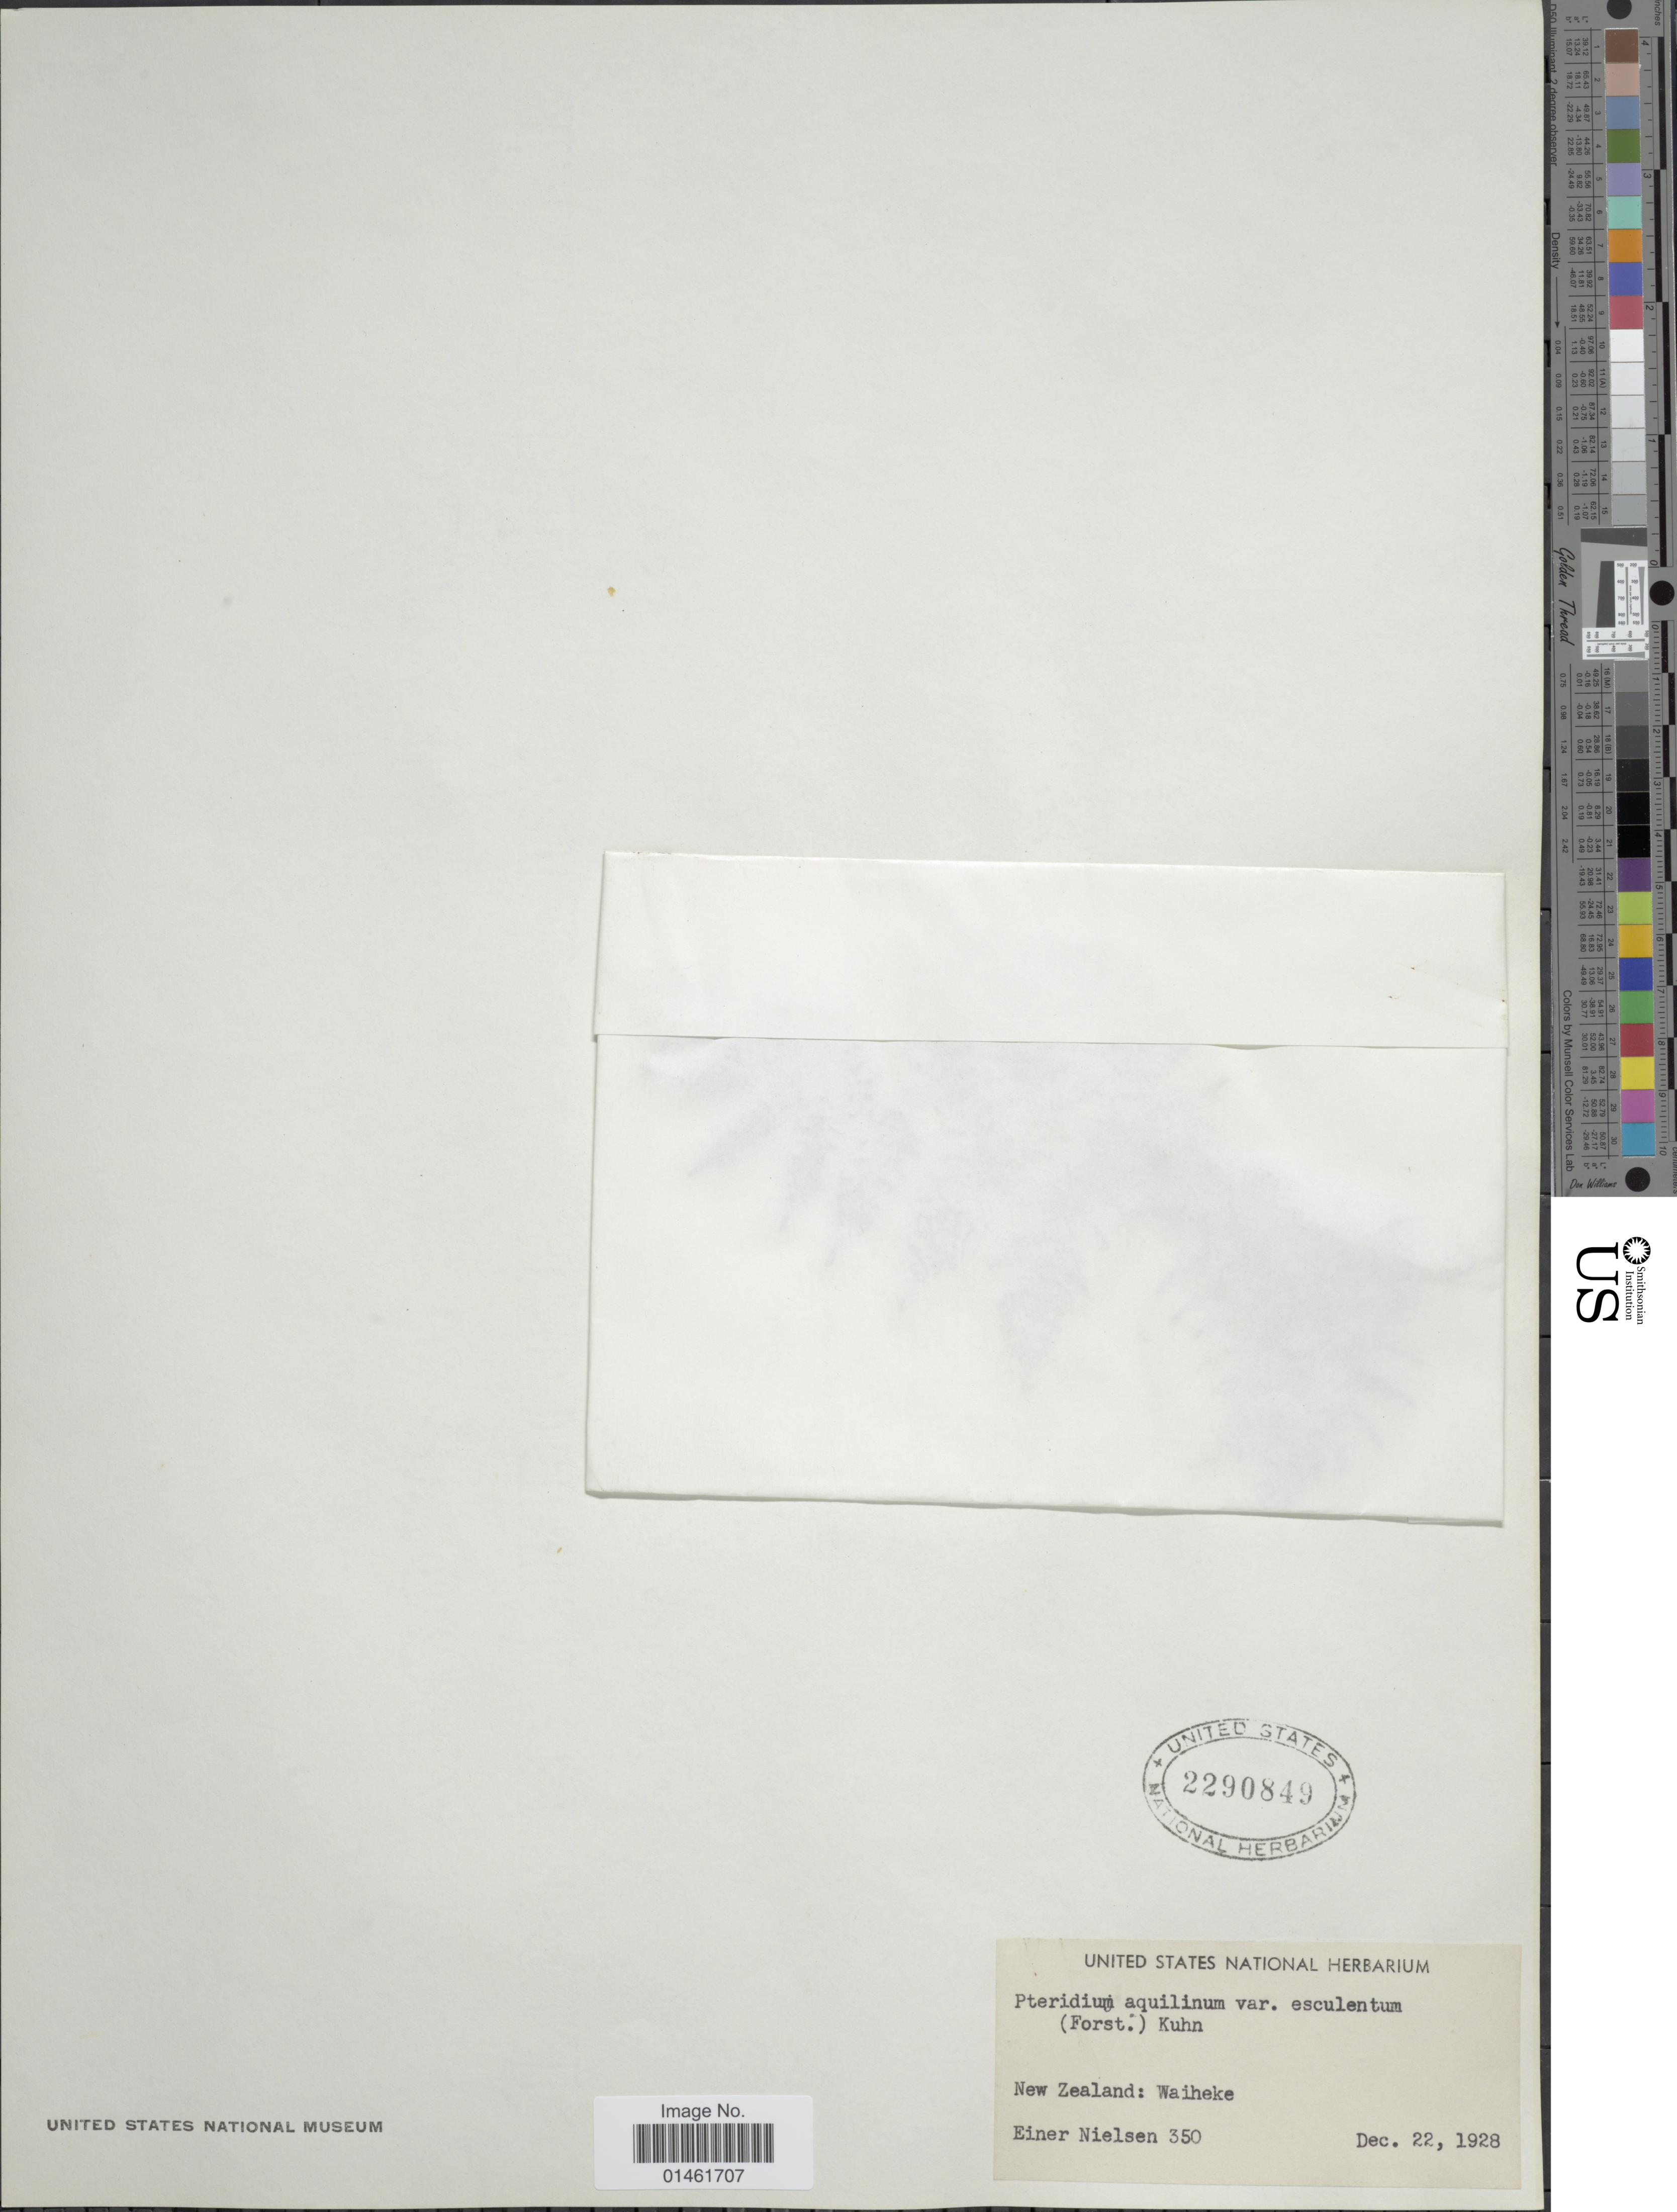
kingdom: Plantae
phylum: Tracheophyta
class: Polypodiopsida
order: Polypodiales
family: Dennstaedtiaceae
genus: Pteridium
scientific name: Pteridium esculentum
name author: (G. Forst.) Cockayne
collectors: E. Nielsen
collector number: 350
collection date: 1928-12-22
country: New Zealand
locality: New Zealand: Waiheke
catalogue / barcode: US 2290849